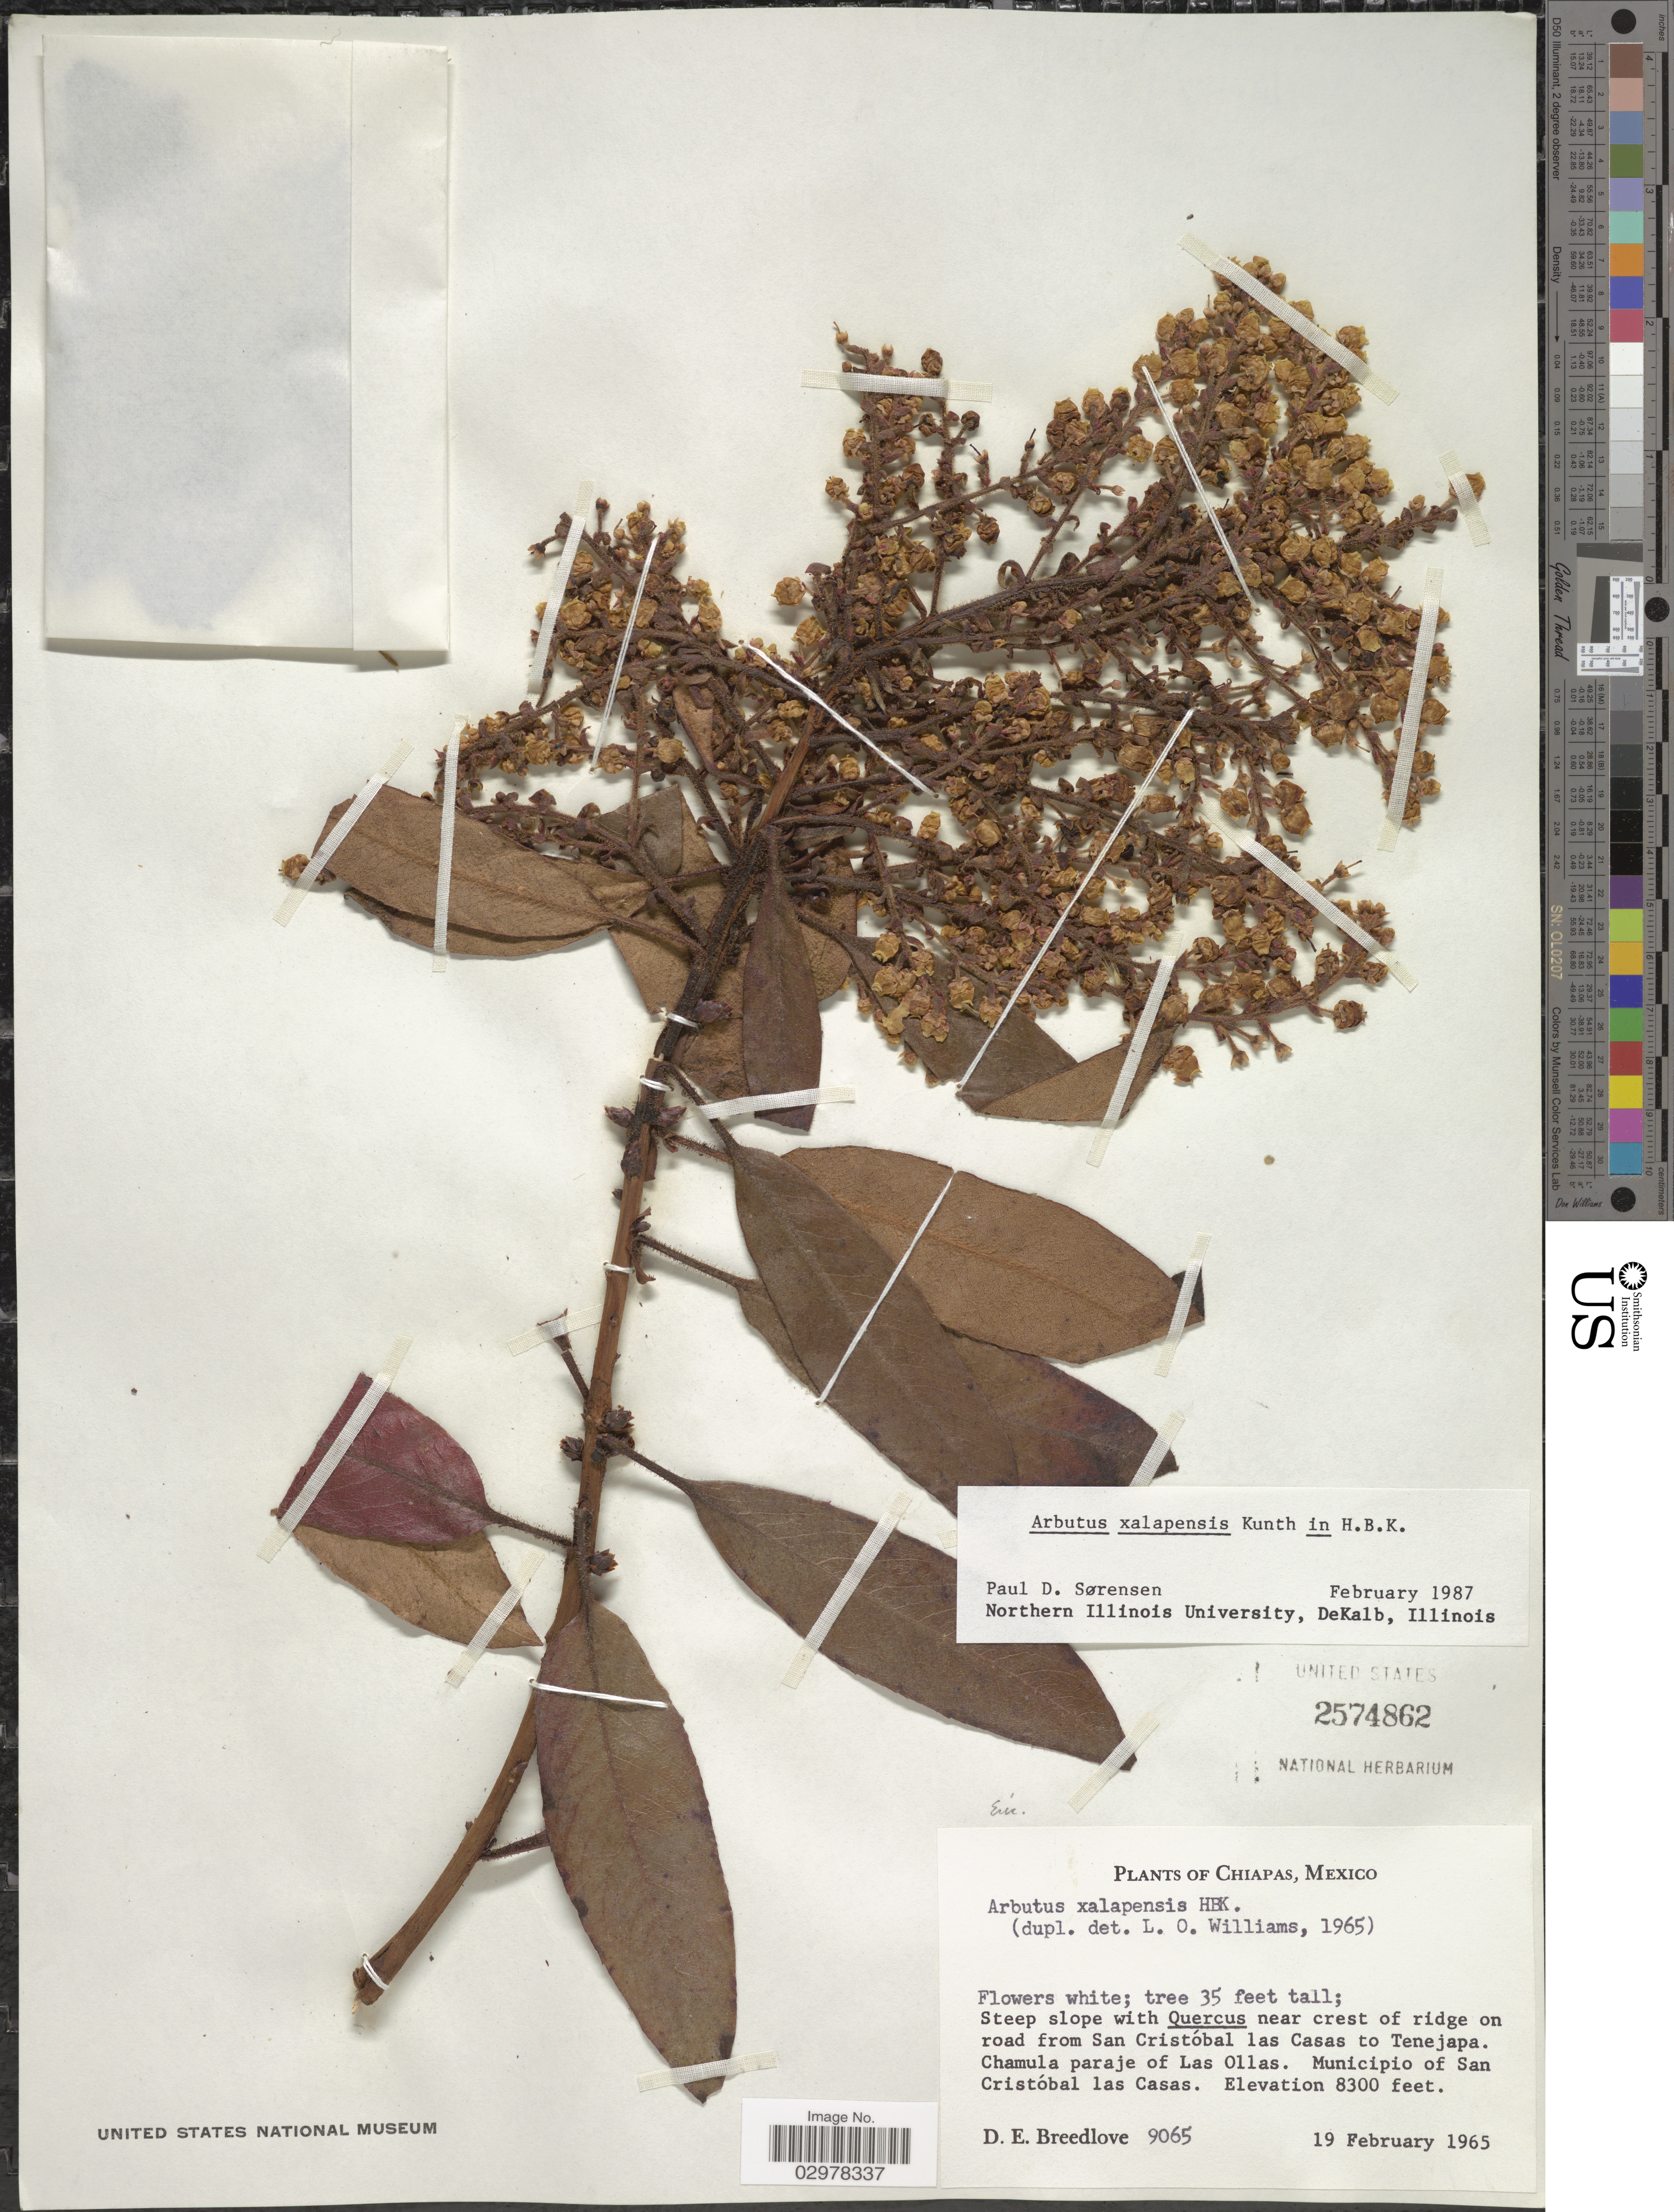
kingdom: Plantae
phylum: Tracheophyta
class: Magnoliopsida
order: Ericales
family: Ericaceae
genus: Arbutus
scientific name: Arbutus xalapensis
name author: Kunth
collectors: D. E. Breedlove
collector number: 9065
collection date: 1965-02-19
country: Mexico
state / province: Chiapas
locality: Steep slope with Quercus near crest of ridge on road from San Cristóbal las Casas to Tenejapa. Chamula paraje of Las Ollas. Municipio of San Cristóbal las Casas.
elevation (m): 2530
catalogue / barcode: US 2574862